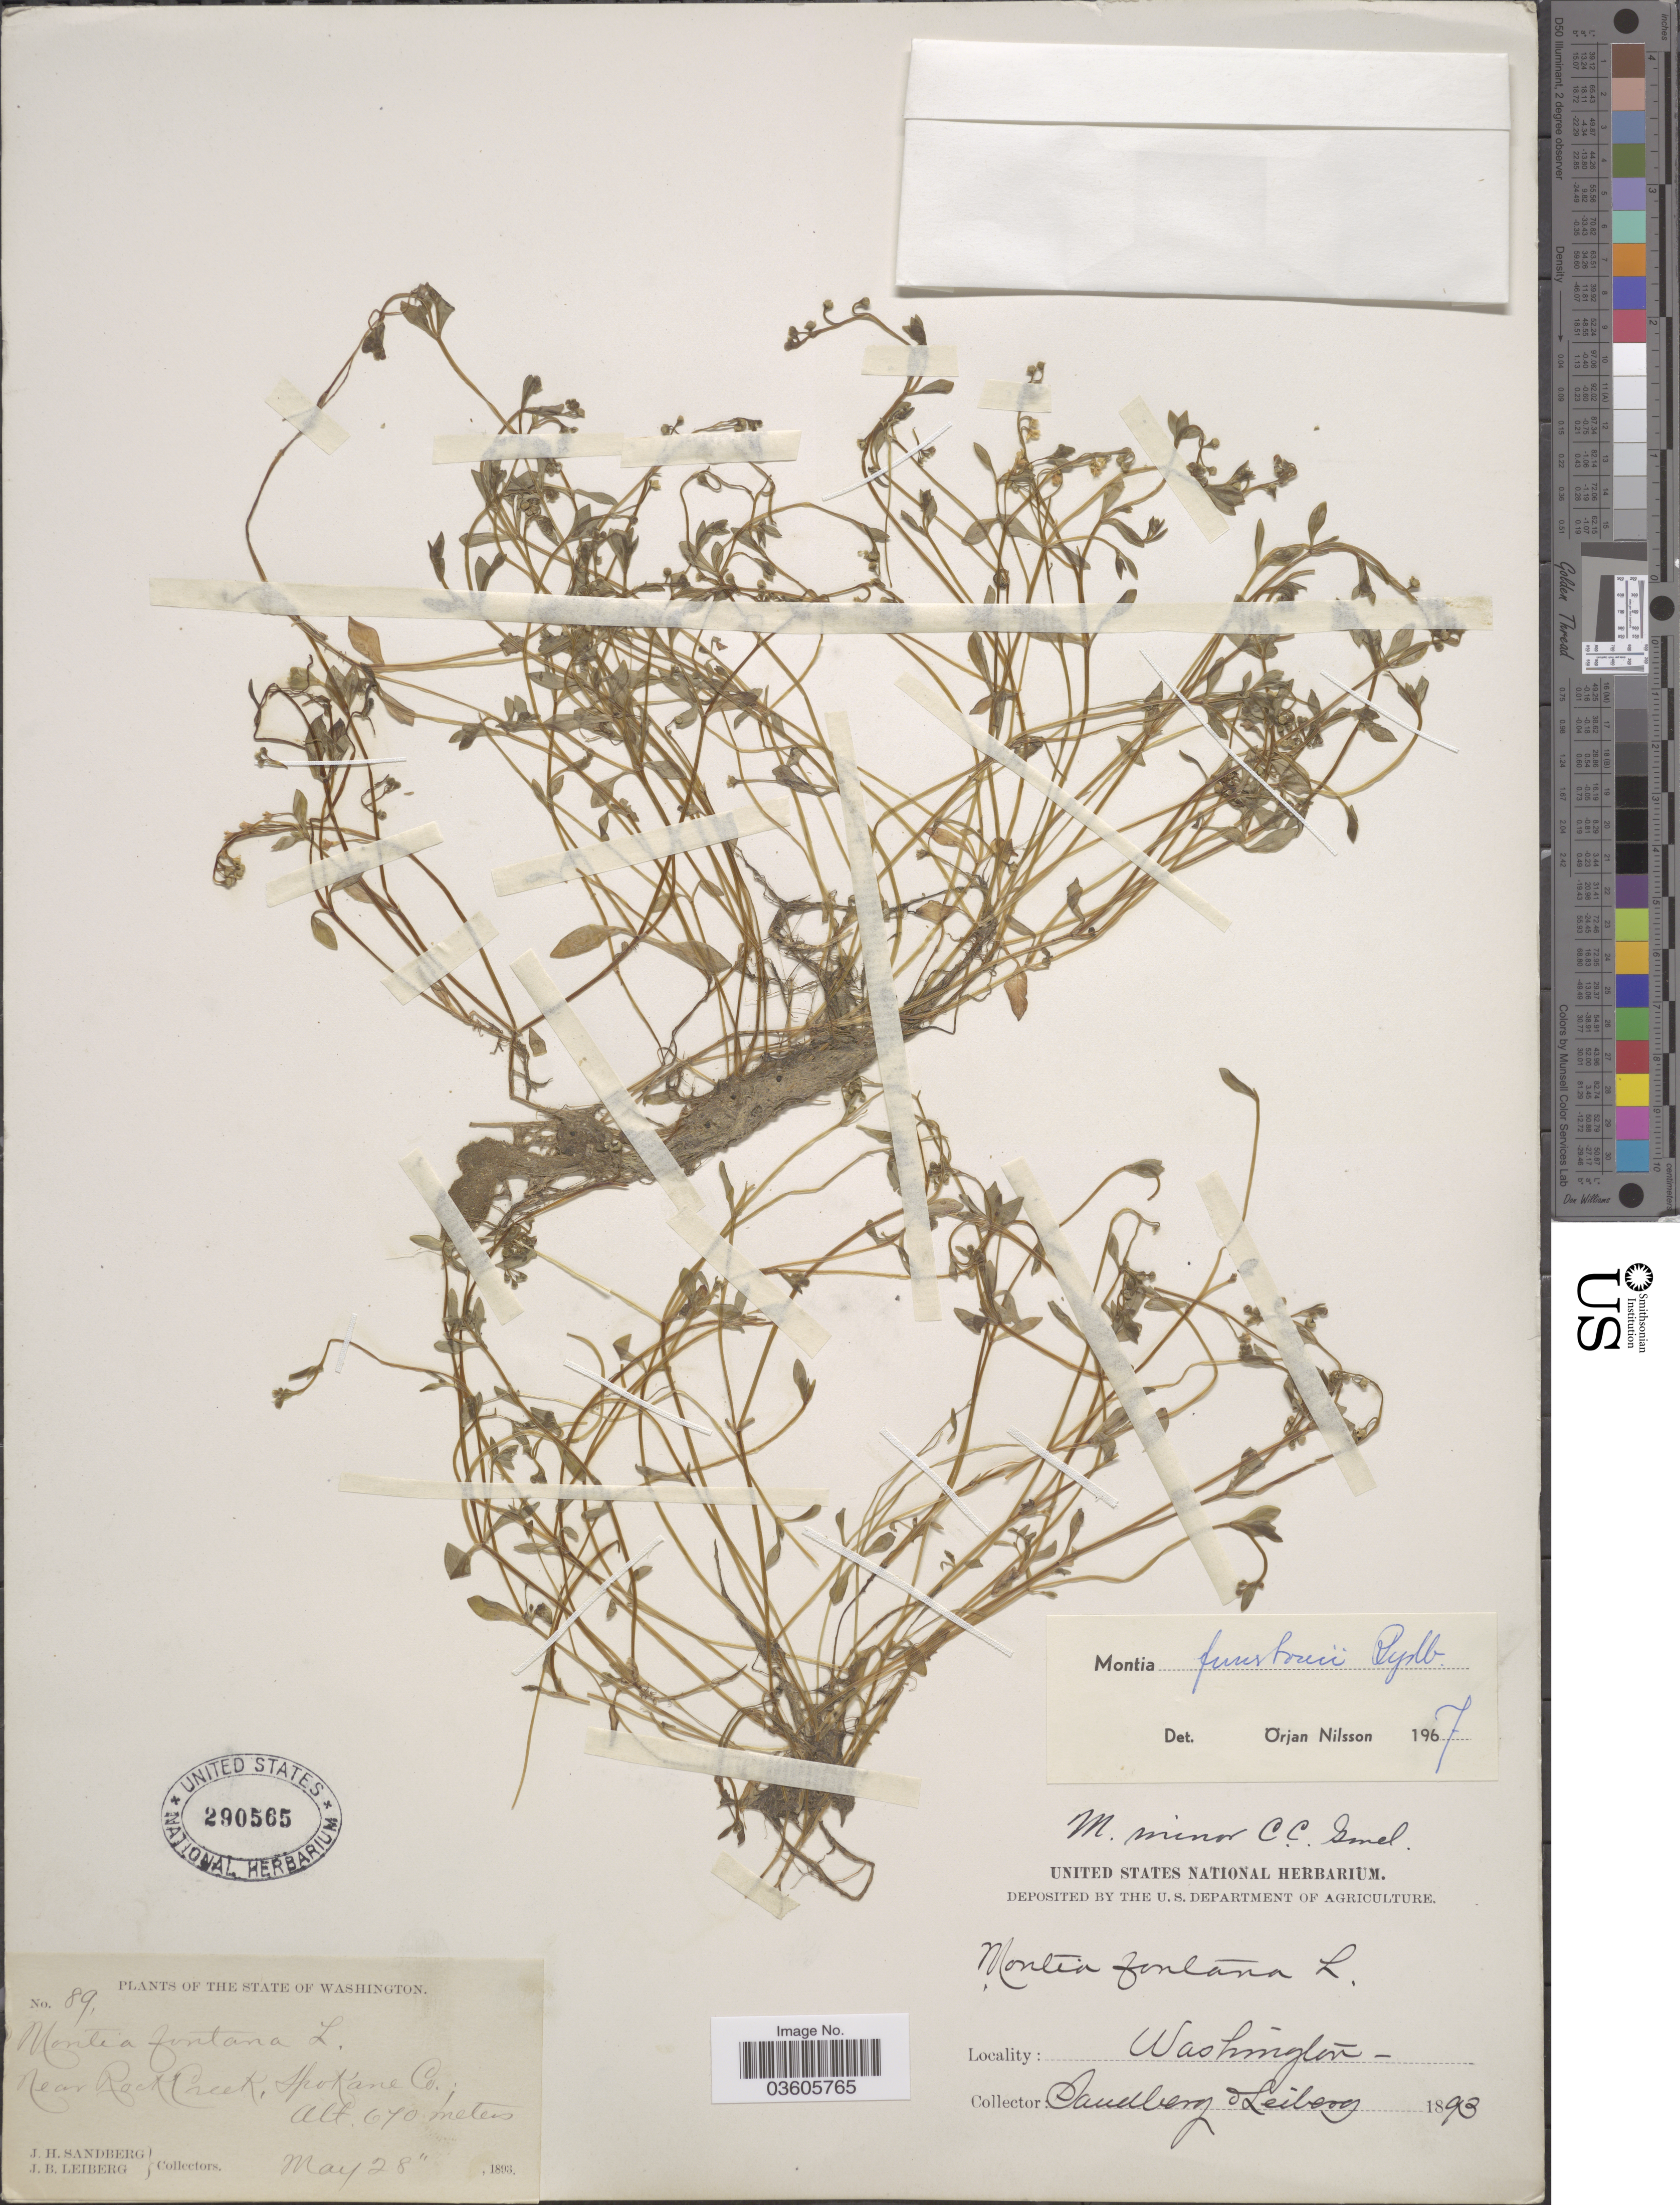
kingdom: Plantae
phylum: Tracheophyta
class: Magnoliopsida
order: Caryophyllales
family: Montiaceae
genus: Montia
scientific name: Montia funstonii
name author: Rydb.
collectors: J. H. Sandberg & J. B. Leiberg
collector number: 89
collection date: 1893-05-28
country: United States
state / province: Washington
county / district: Spokane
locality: Near Rock Creek, Spokane Co.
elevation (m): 670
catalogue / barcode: US 290565